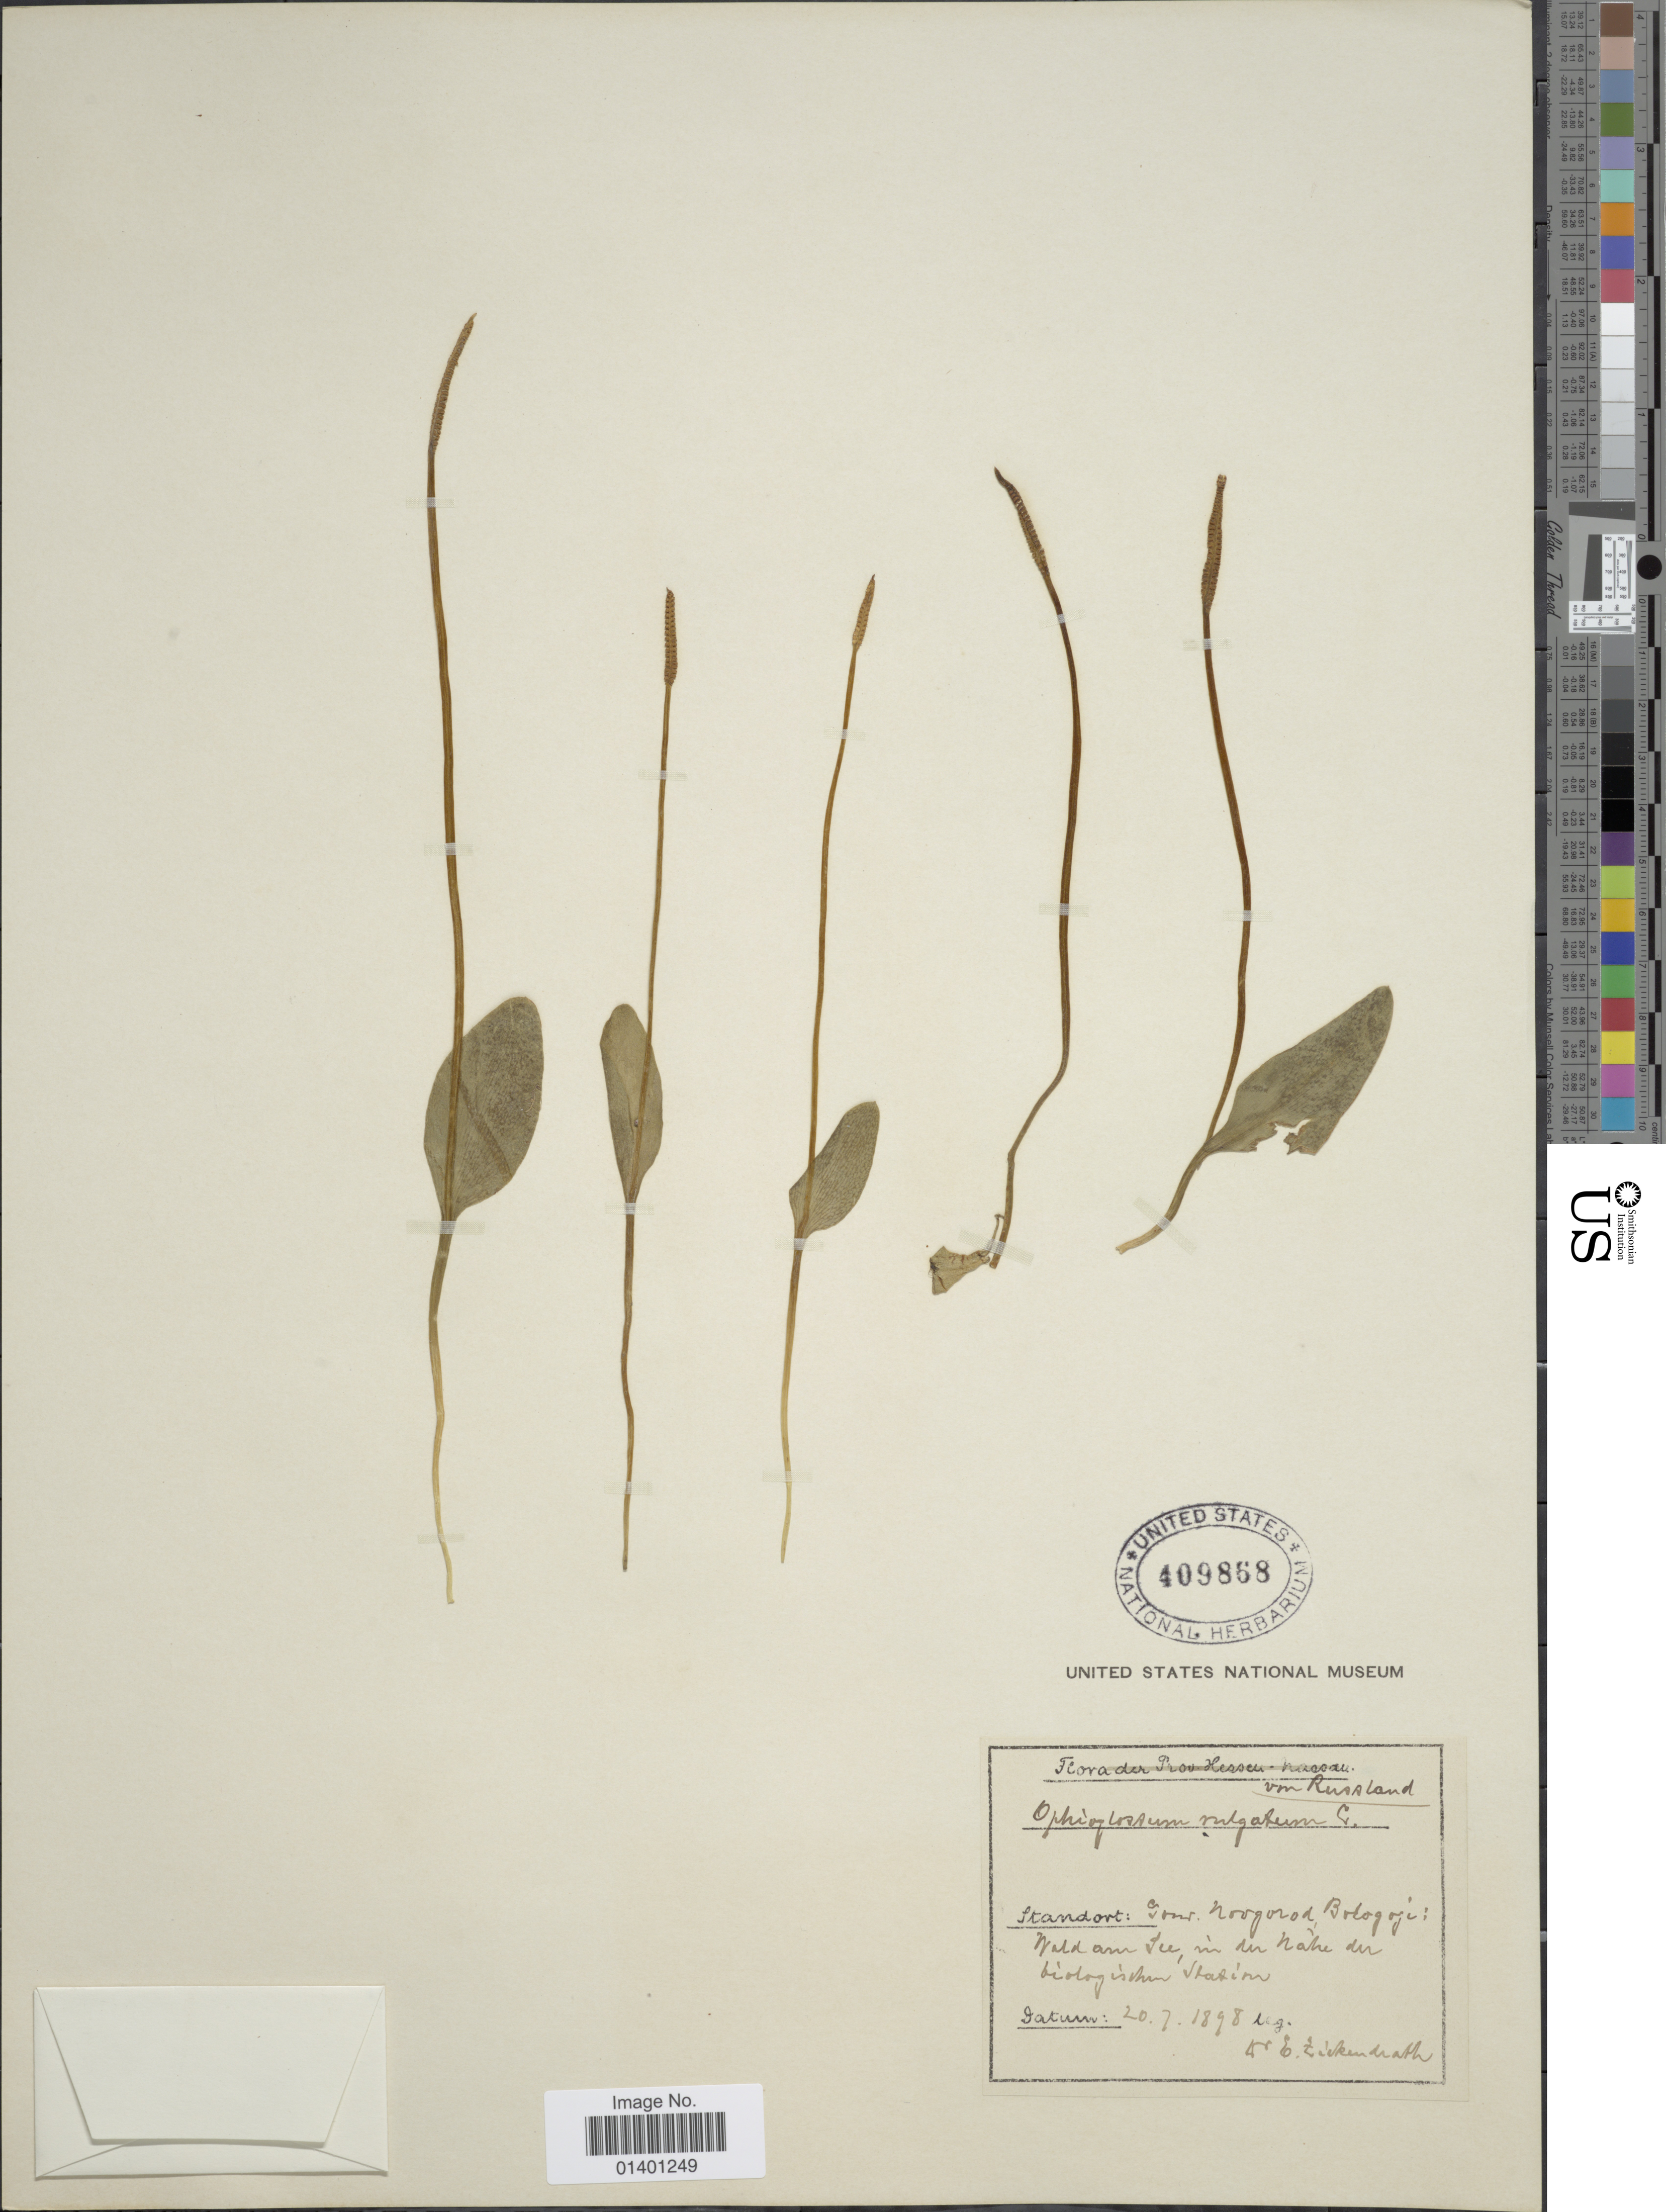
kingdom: Plantae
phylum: Tracheophyta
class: Polypodiopsida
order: Ophioglossales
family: Ophioglossaceae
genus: Ophioglossum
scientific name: Ophioglossum vulgatum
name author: L.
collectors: E. Zickendrath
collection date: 1898-07-20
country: Russian Federation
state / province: Novgorod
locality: Bologoje, wald am See, in der Nahe der biologische Station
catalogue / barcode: US 409868